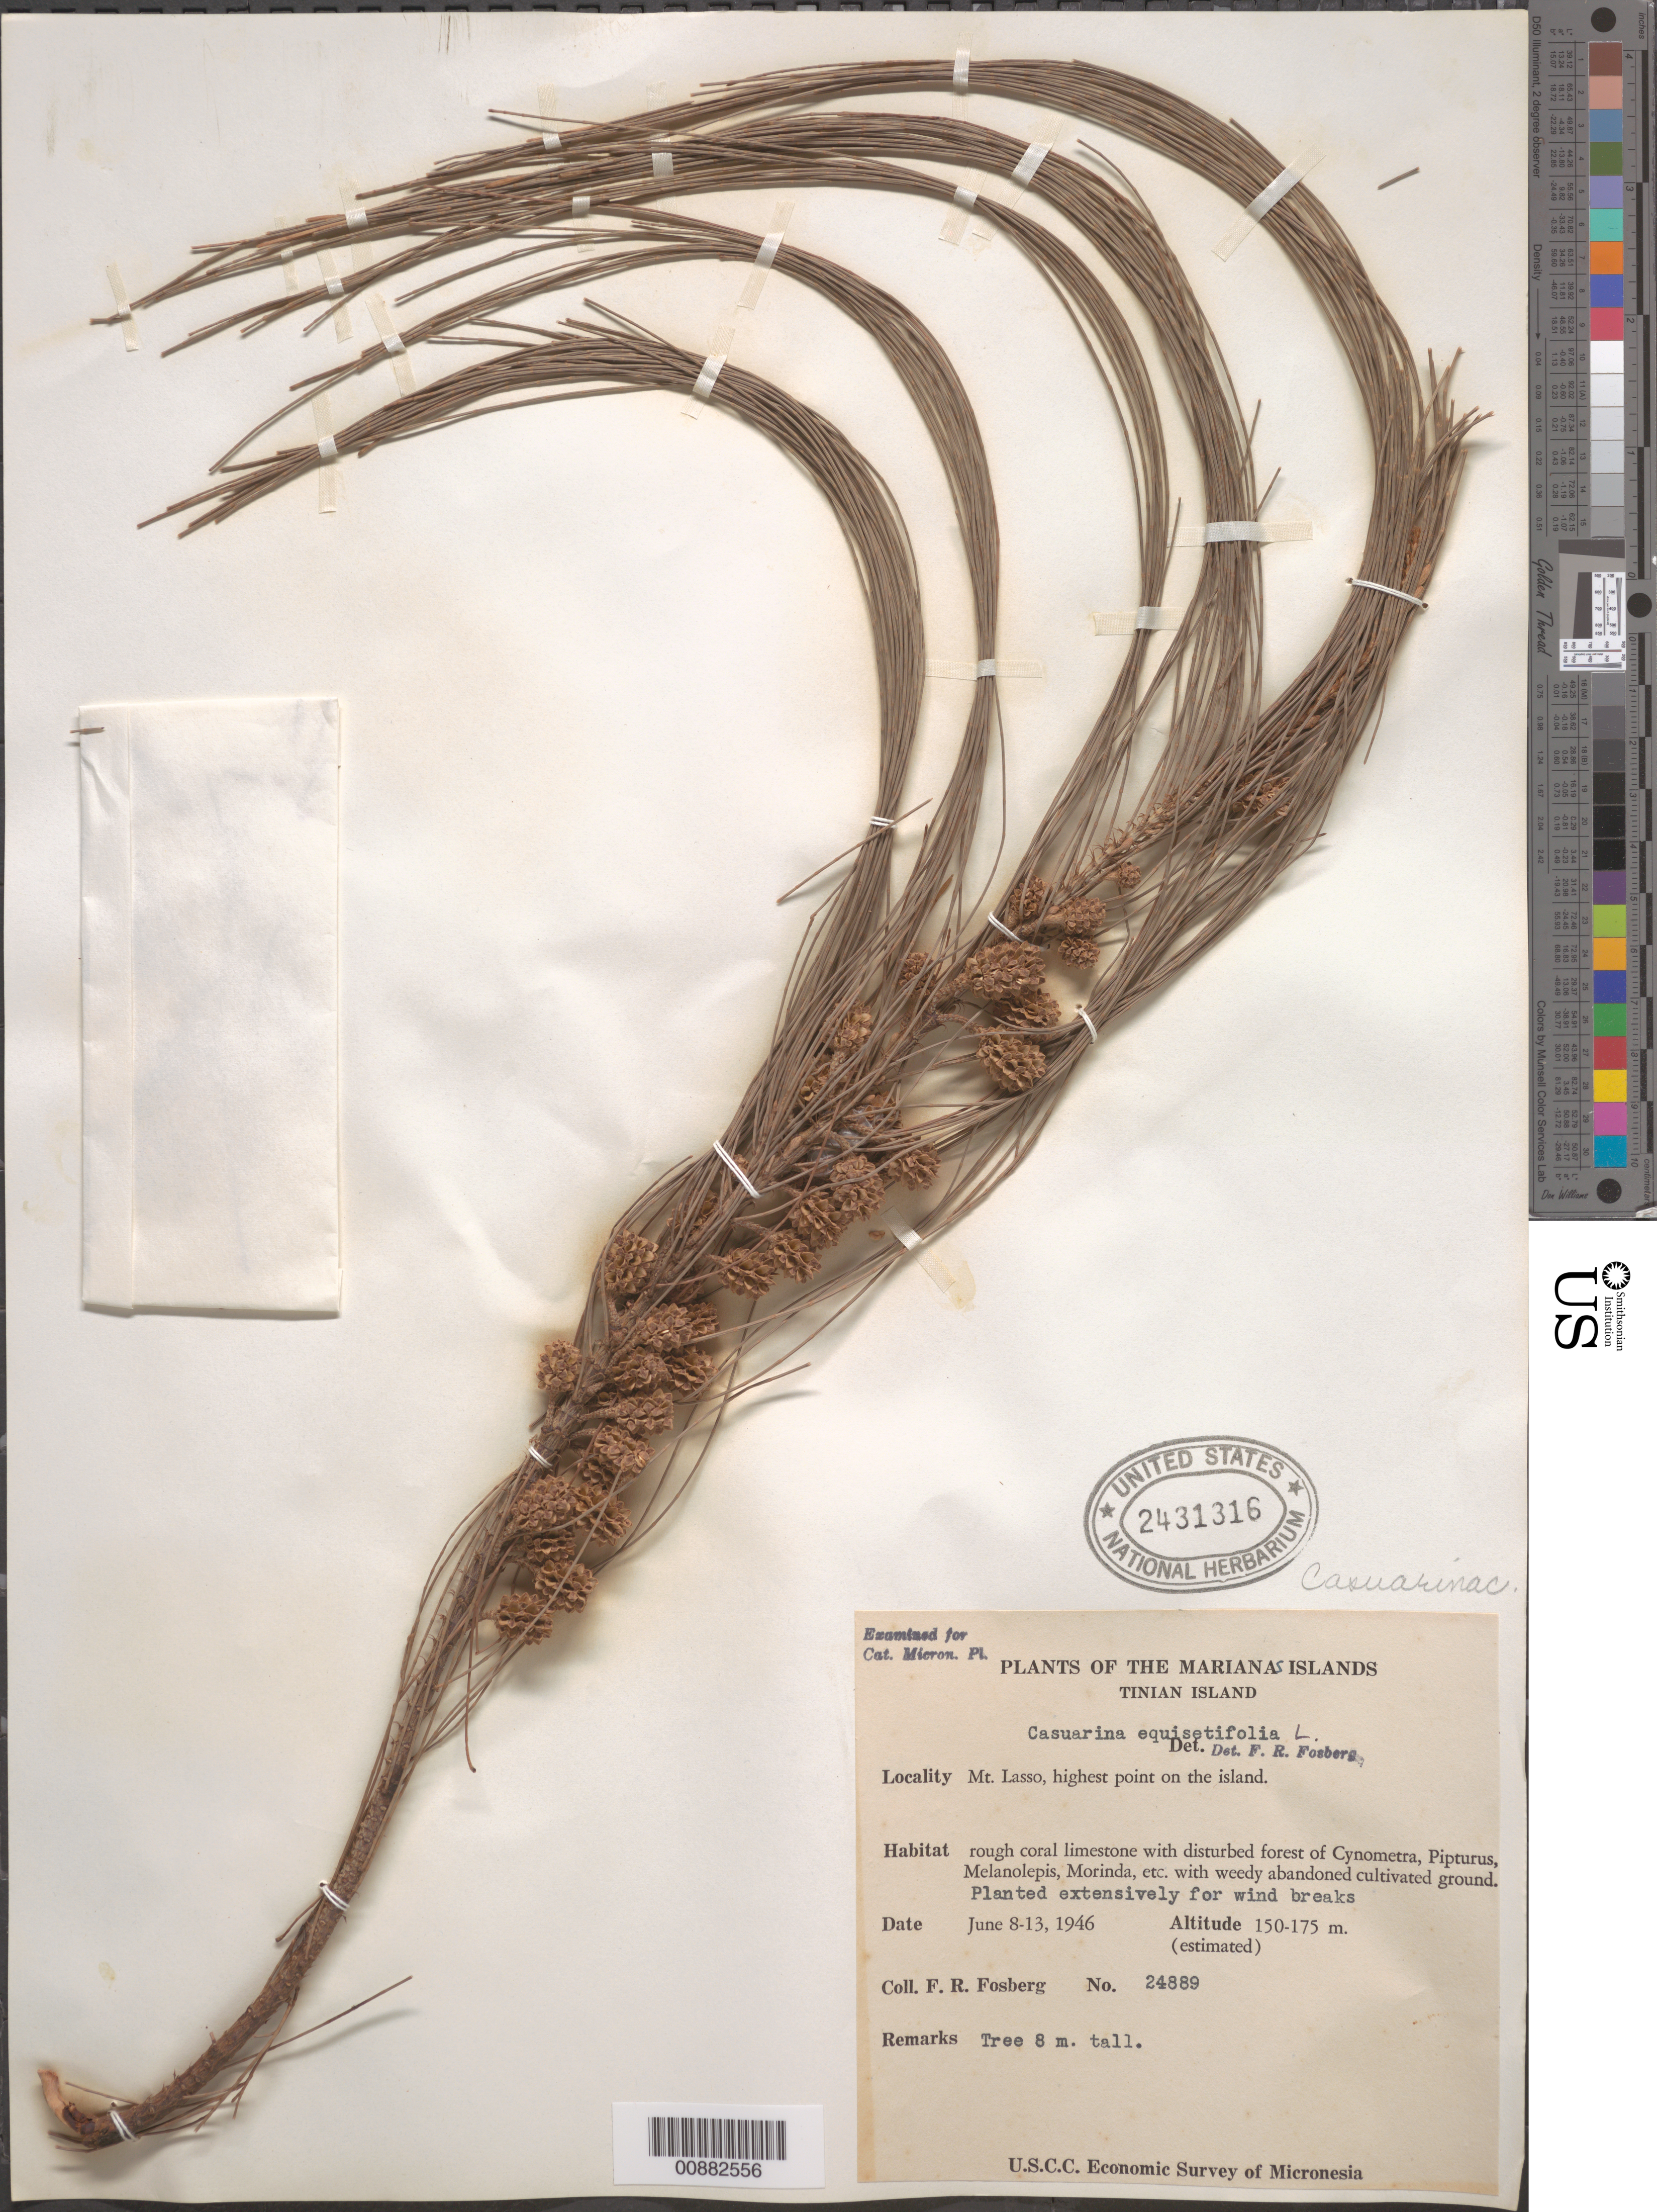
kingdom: Plantae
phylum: Tracheophyta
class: Magnoliopsida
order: Fagales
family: Casuarinaceae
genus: Casuarina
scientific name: Casuarina equisetifolia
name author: L.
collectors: F. R. Fosberg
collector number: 24889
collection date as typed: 08 Jun 1946 to 13 Jun 1946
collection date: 1946-06-08/1946-06-13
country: Northern Mariana Islands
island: Tinian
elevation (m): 150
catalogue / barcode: US 2431316